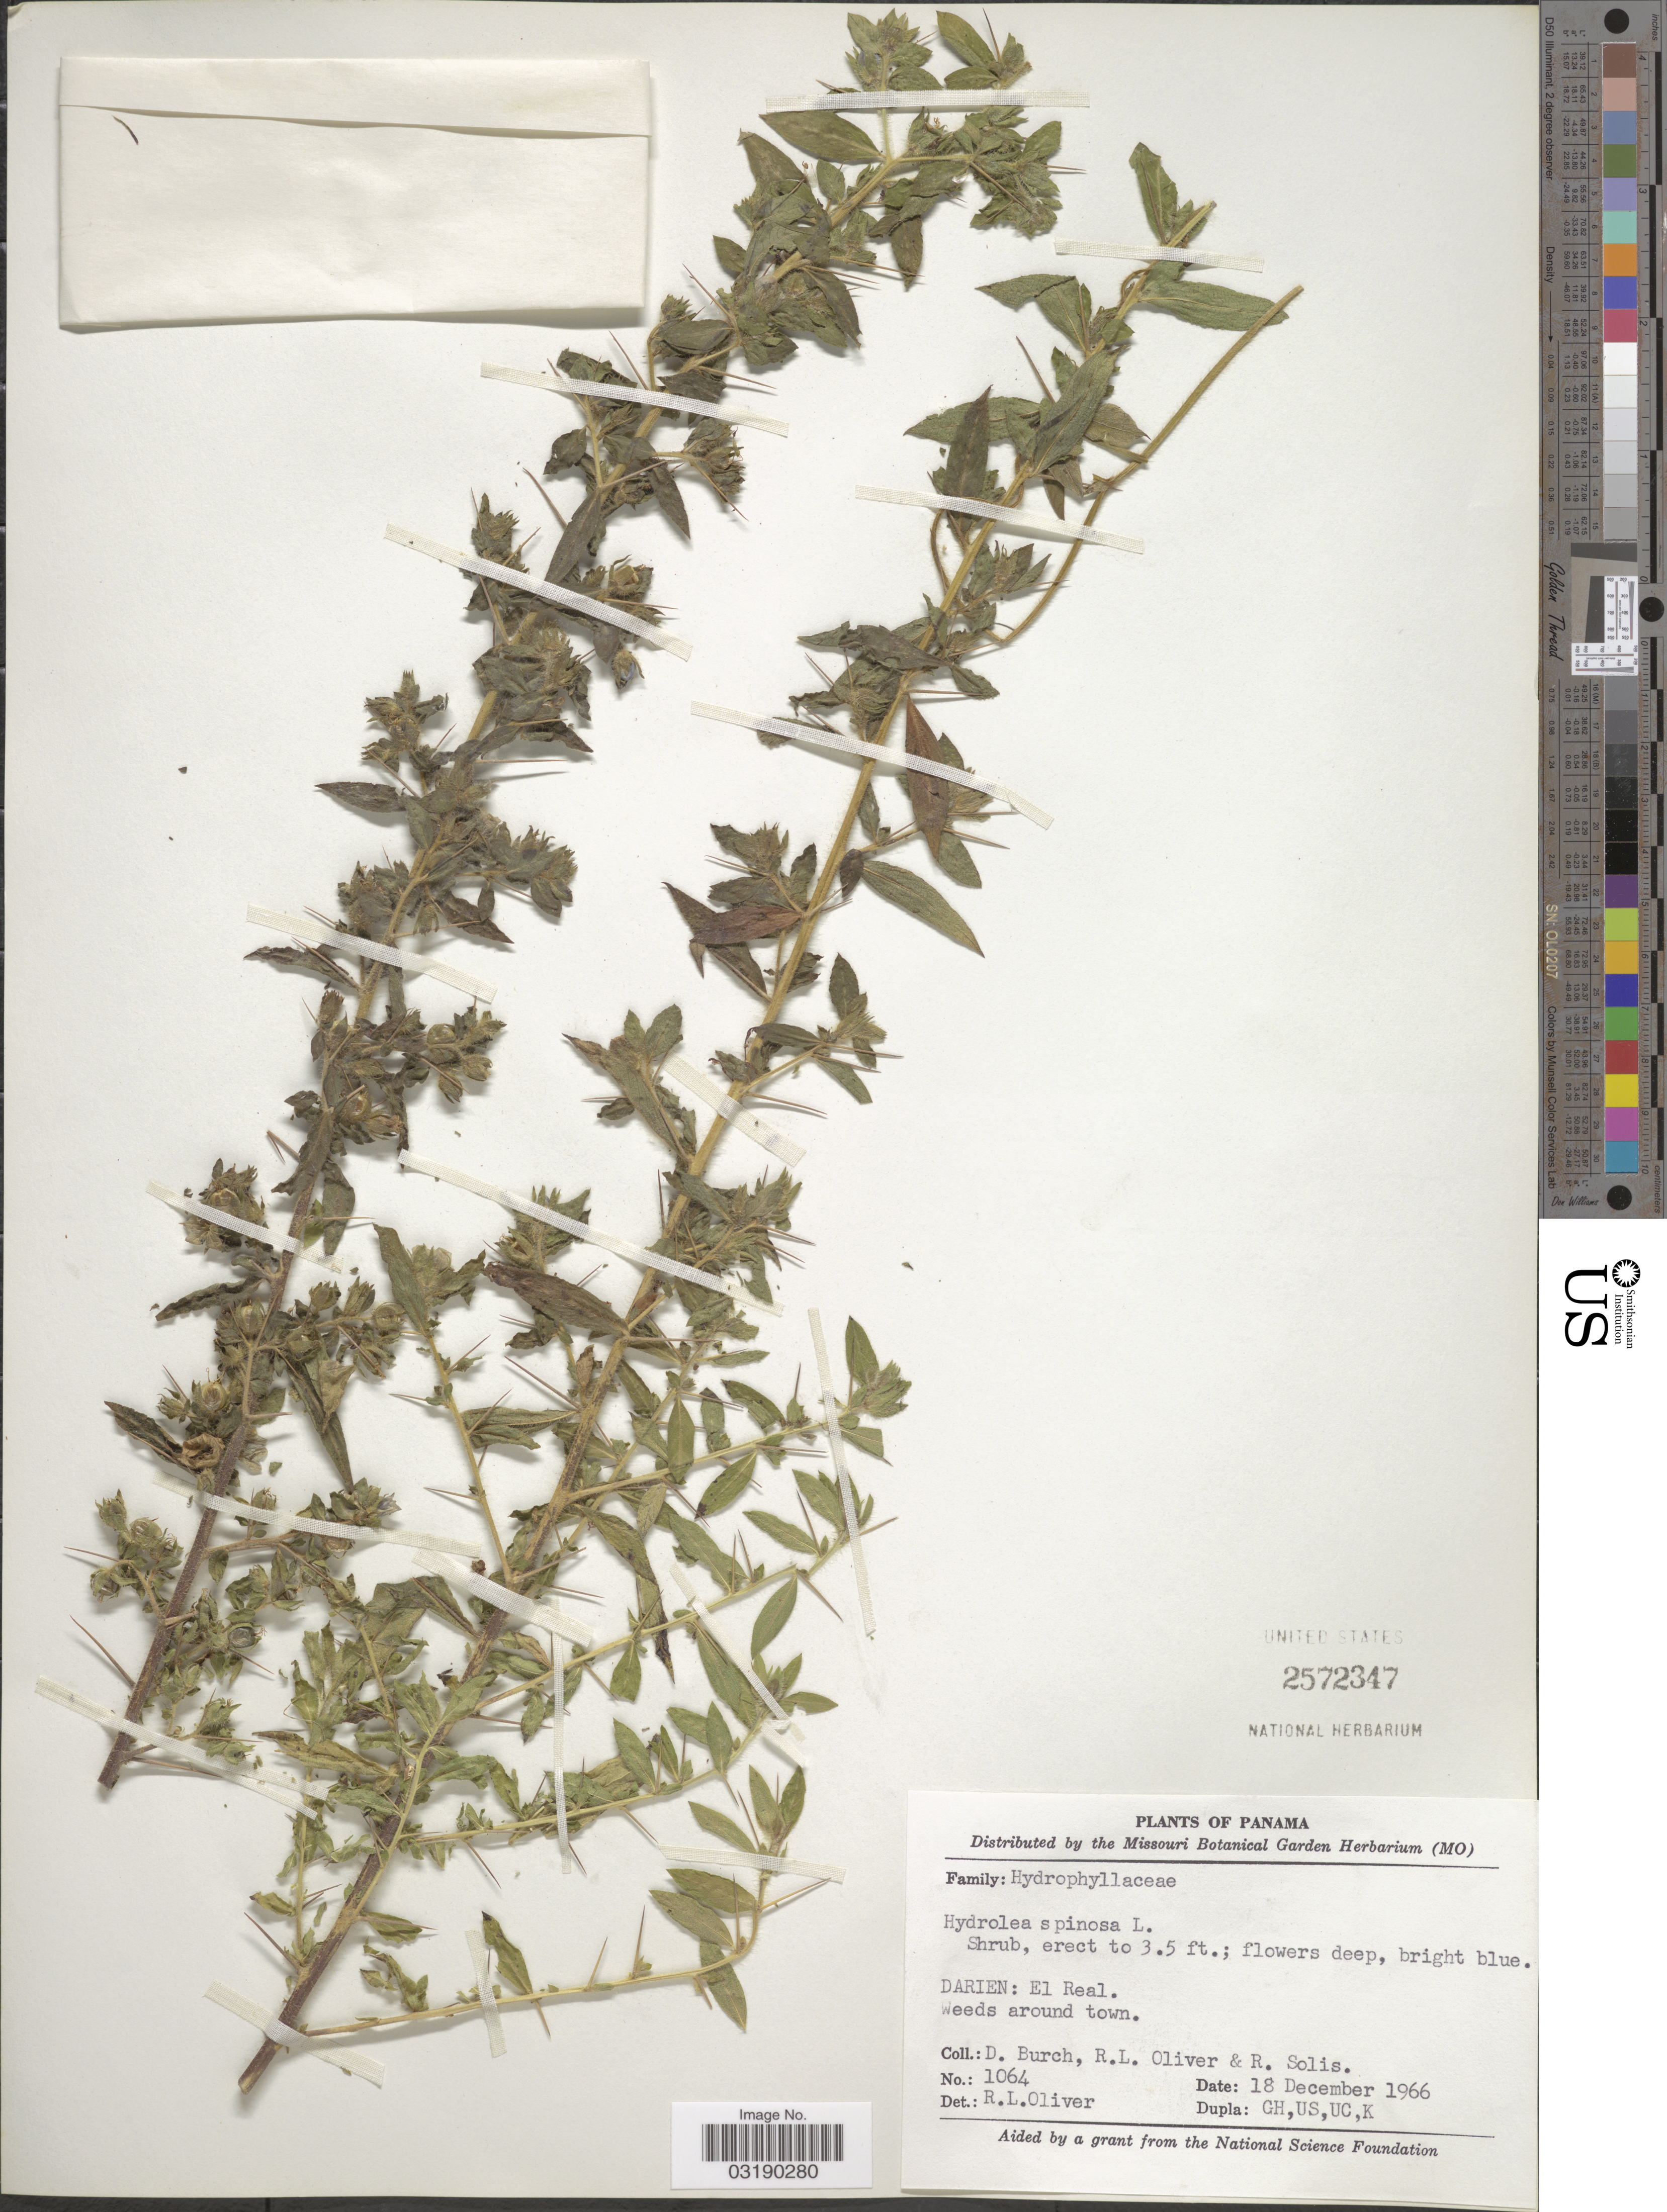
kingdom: Plantae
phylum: Tracheophyta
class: Magnoliopsida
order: Solanales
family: Hydroleaceae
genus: Hydrolea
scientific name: Hydrolea spinosa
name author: L.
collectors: D. Burch, R. Oliver & R. Solis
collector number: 1064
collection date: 1966-12-18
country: Panama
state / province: Darién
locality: El Real.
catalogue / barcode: US 2572347